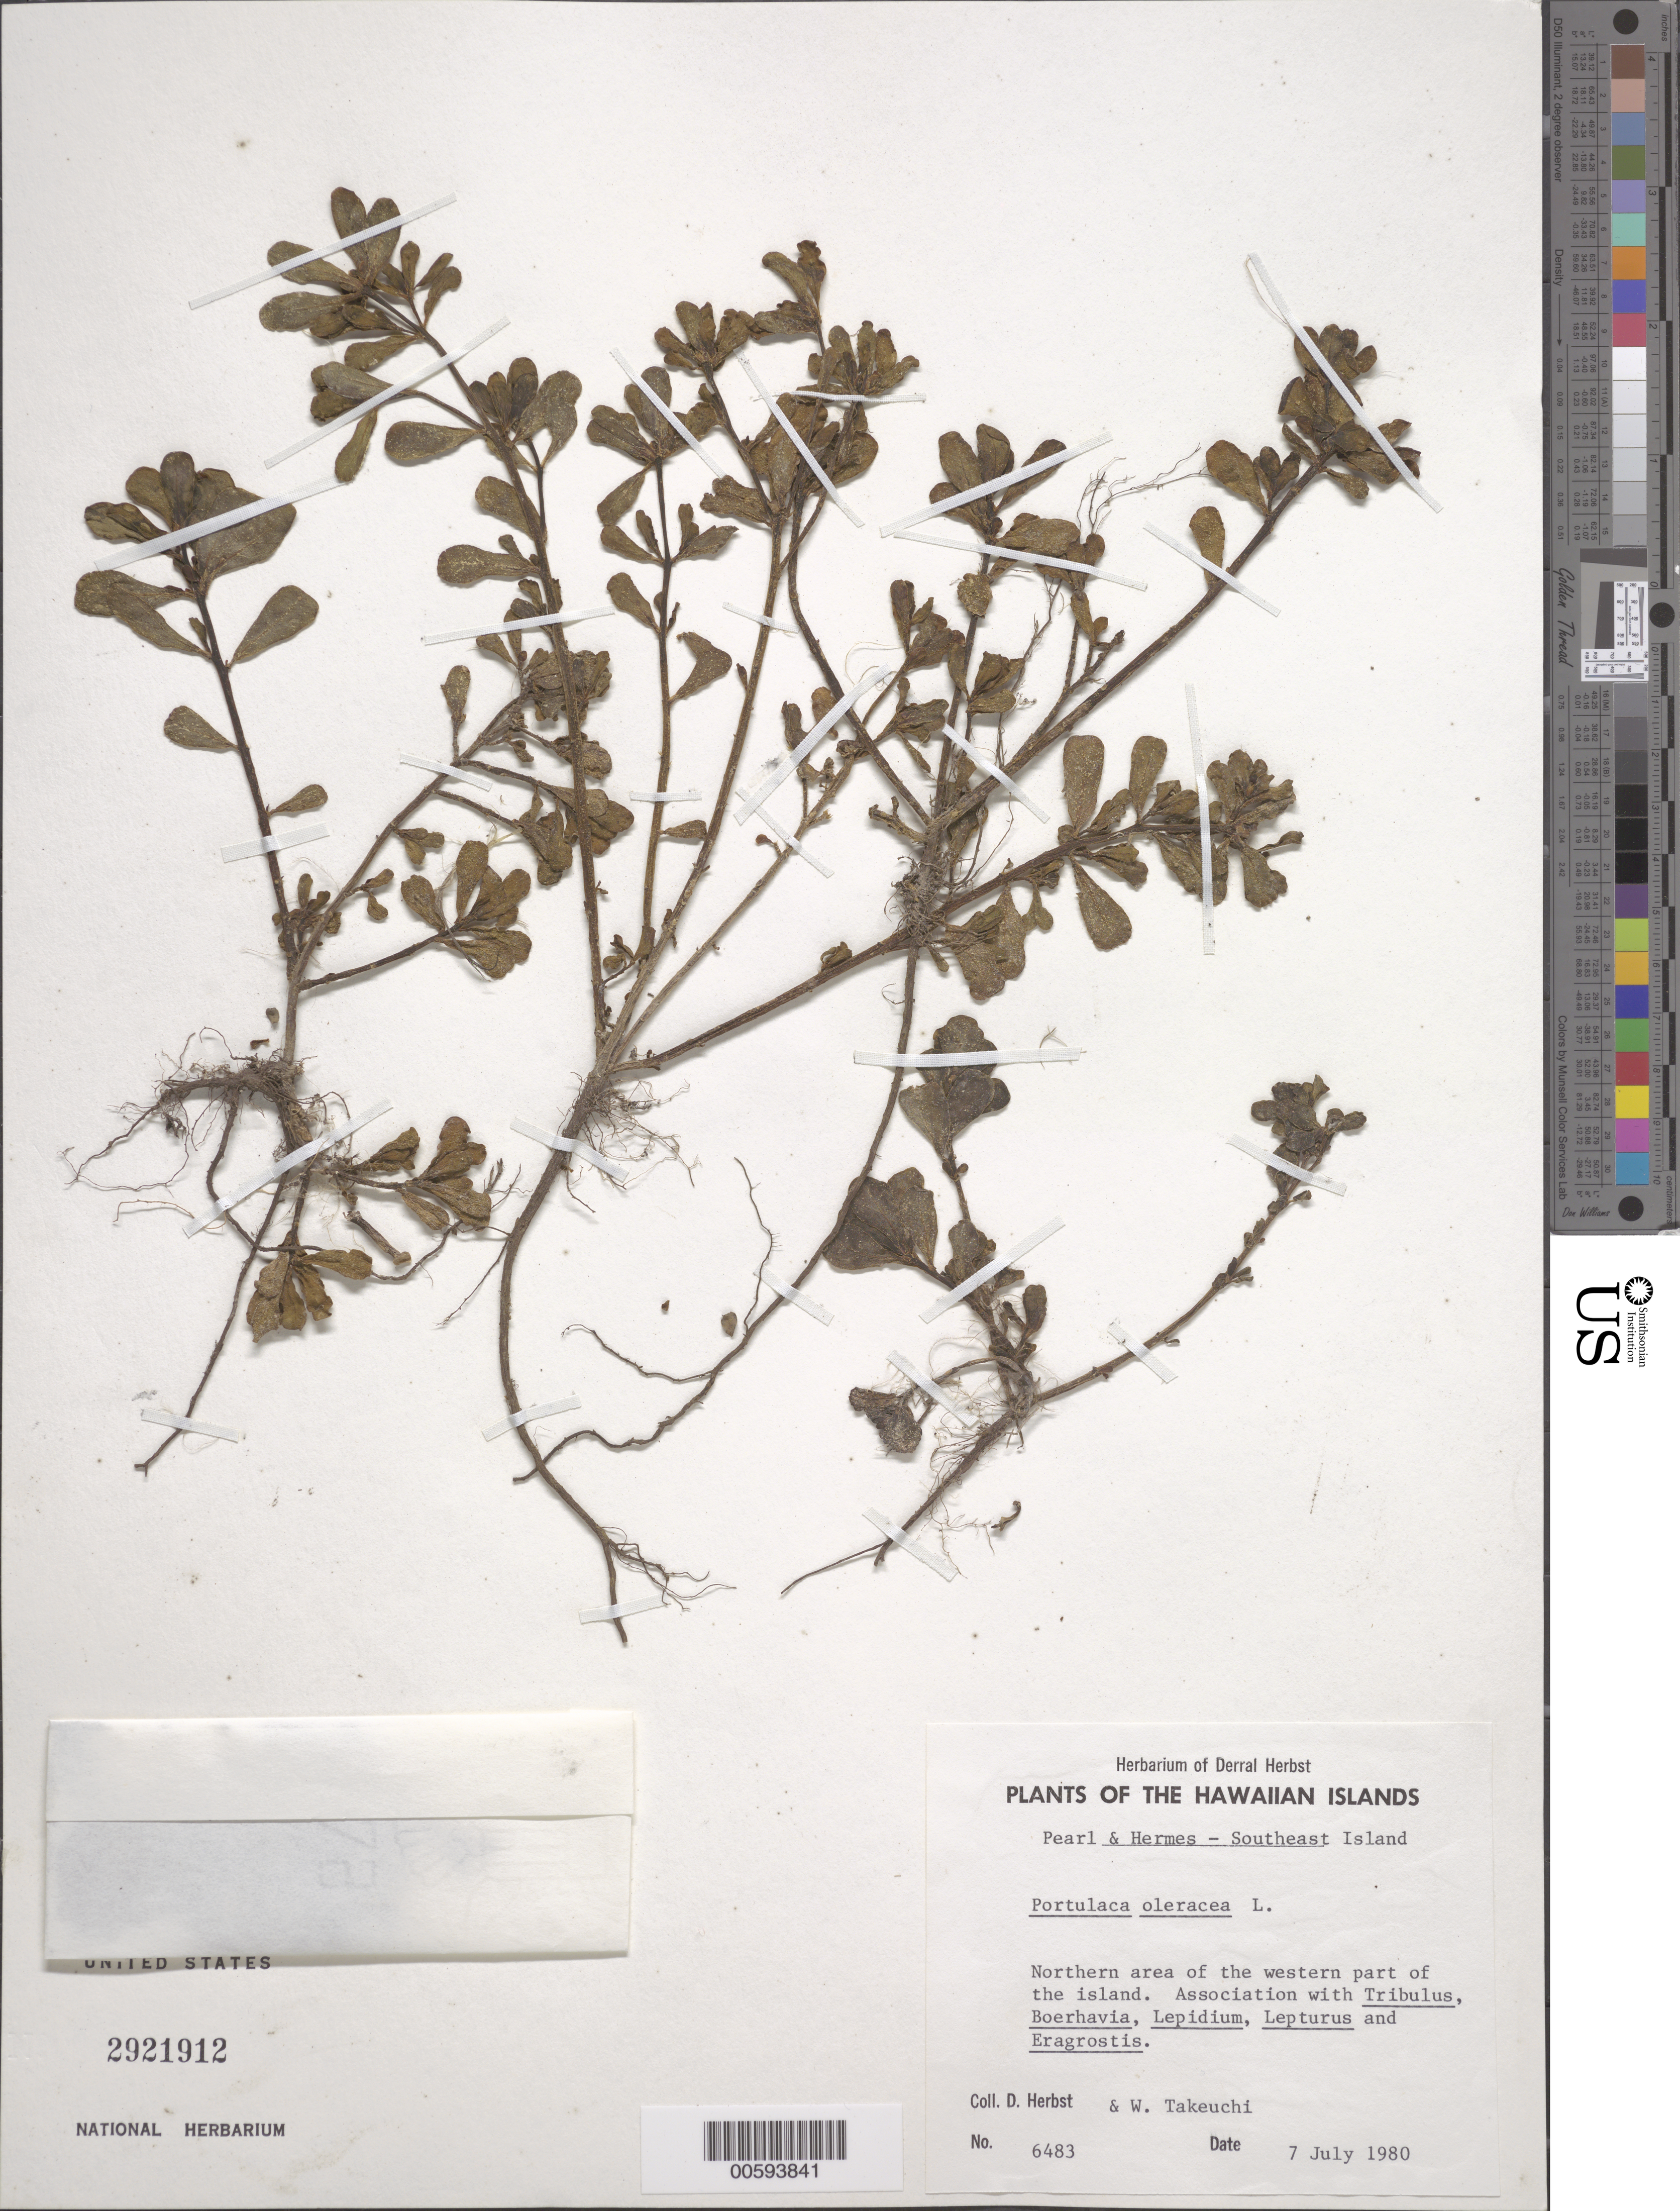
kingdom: Plantae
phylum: Tracheophyta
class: Magnoliopsida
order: Caryophyllales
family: Portulacaceae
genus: Portulaca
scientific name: Portulaca oleracea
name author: L.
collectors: D. Herbst & W. Takeuchi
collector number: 6483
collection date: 1980-07-07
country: United States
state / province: Hawaii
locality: The Hawaiian Islands. Pearl & Hermes - Southeast Island. Northern area of the western part of the island.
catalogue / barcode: US 2921912